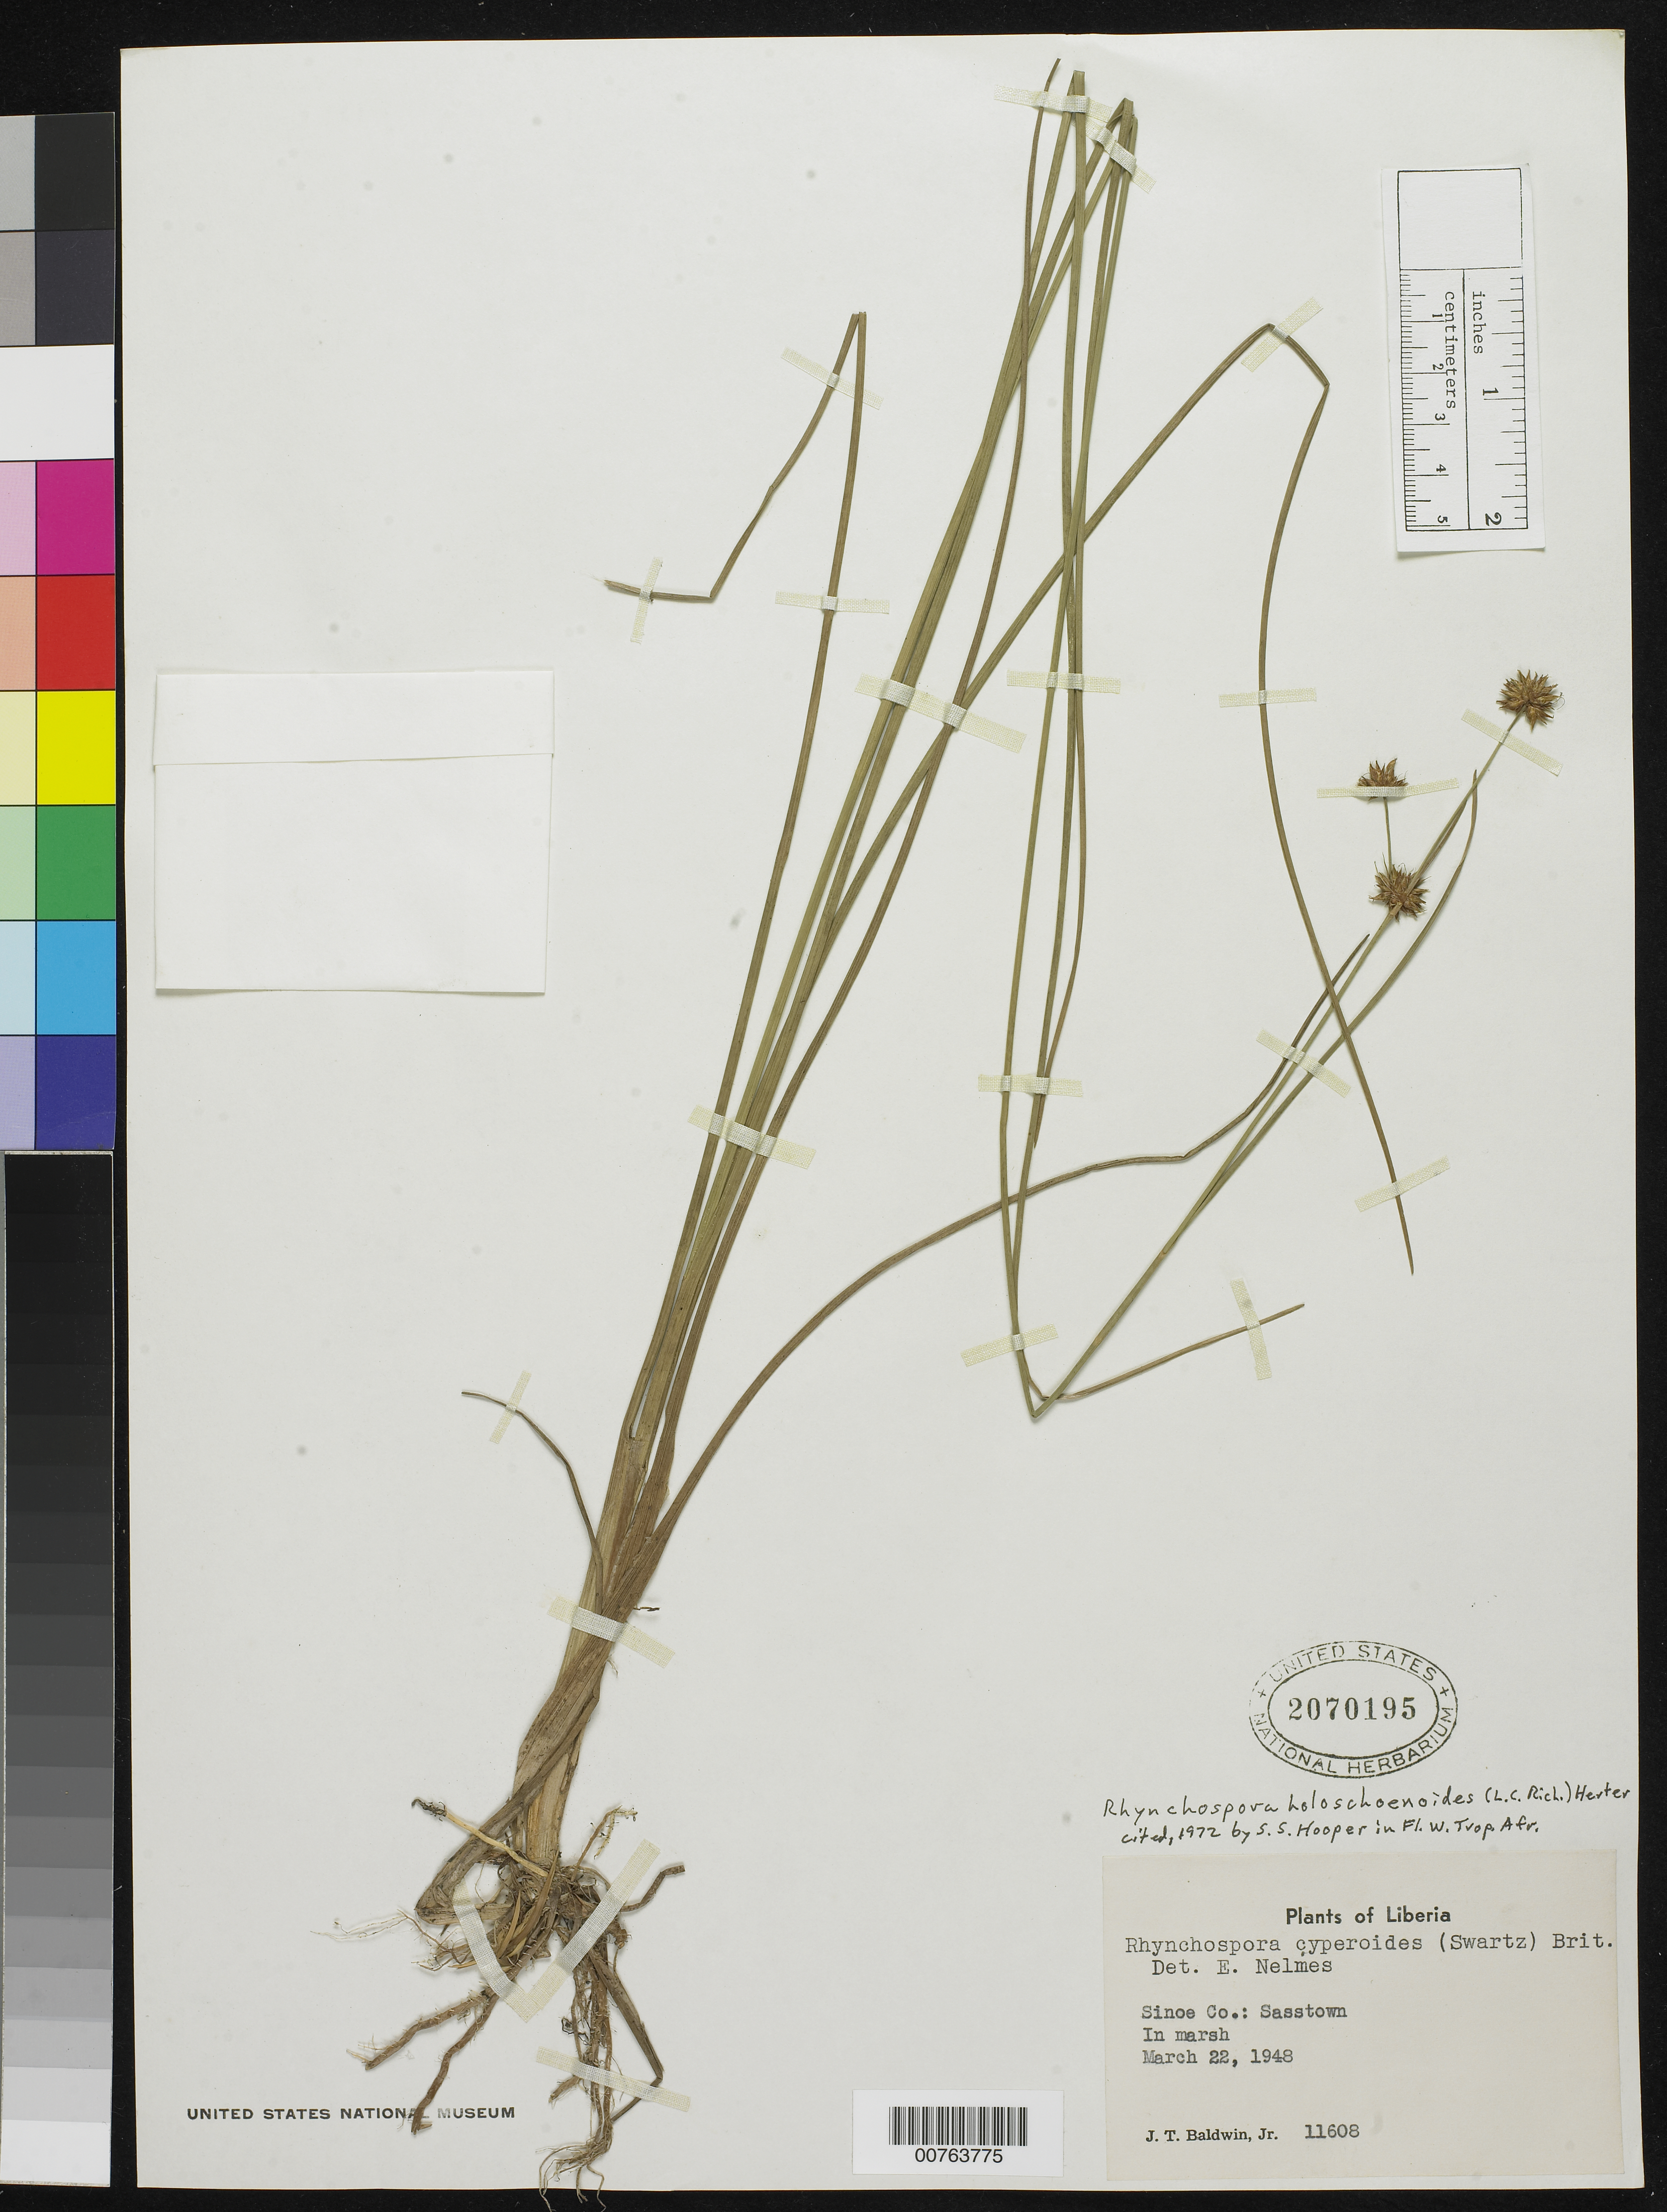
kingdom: Plantae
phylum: Tracheophyta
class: Liliopsida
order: Poales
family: Cyperaceae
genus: Rhynchospora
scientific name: Rhynchospora holoschoenoides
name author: (Rich.) Herter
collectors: J. T. Baldwin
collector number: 11608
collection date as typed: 22 Mar 1948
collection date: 1948-03-22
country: Liberia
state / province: Sinoe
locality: Sasstown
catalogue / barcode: US 2070195